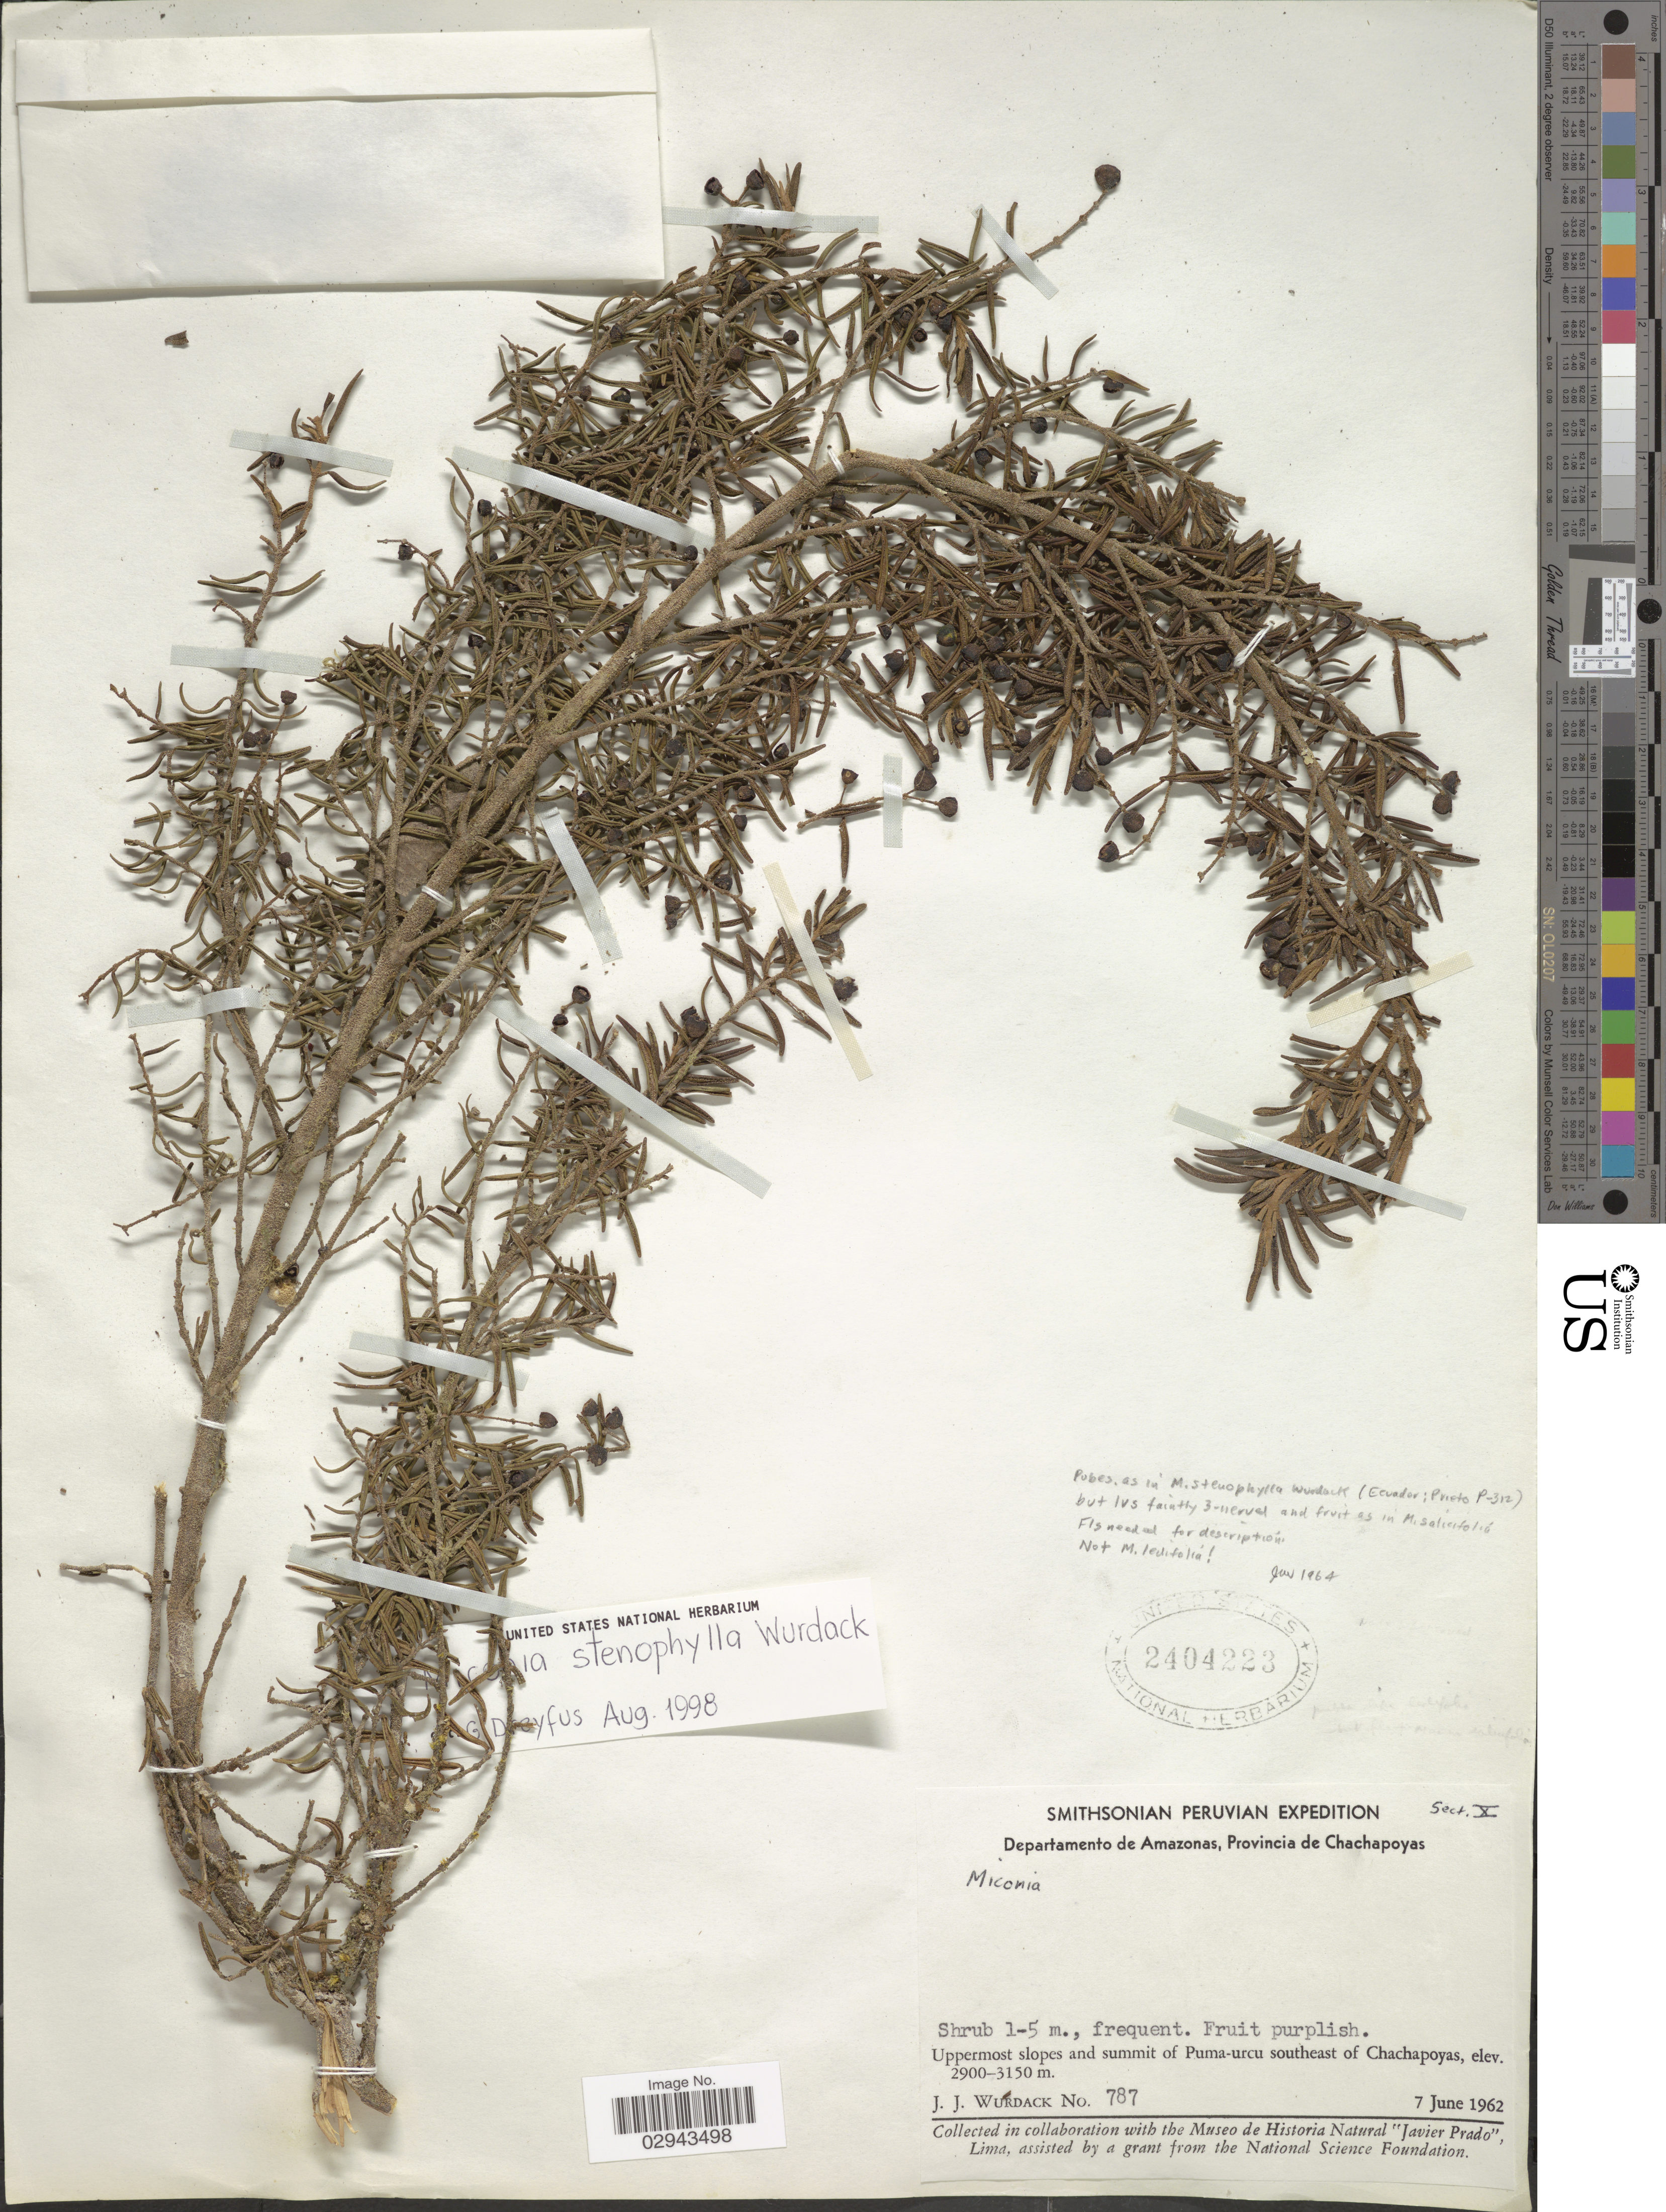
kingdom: Plantae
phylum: Tracheophyta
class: Magnoliopsida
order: Myrtales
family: Melastomataceae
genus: Miconia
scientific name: Miconia stenophylla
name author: Wurdack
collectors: J. J. Wurdack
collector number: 787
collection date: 1962-06-07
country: Peru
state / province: Amazonas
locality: Departamento de Amazonas, Provincia de Chachapoyas. Uppermost slopes and summit of Puma-urcu southeast of Chachapoyas.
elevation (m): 2900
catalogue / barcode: US 2404223